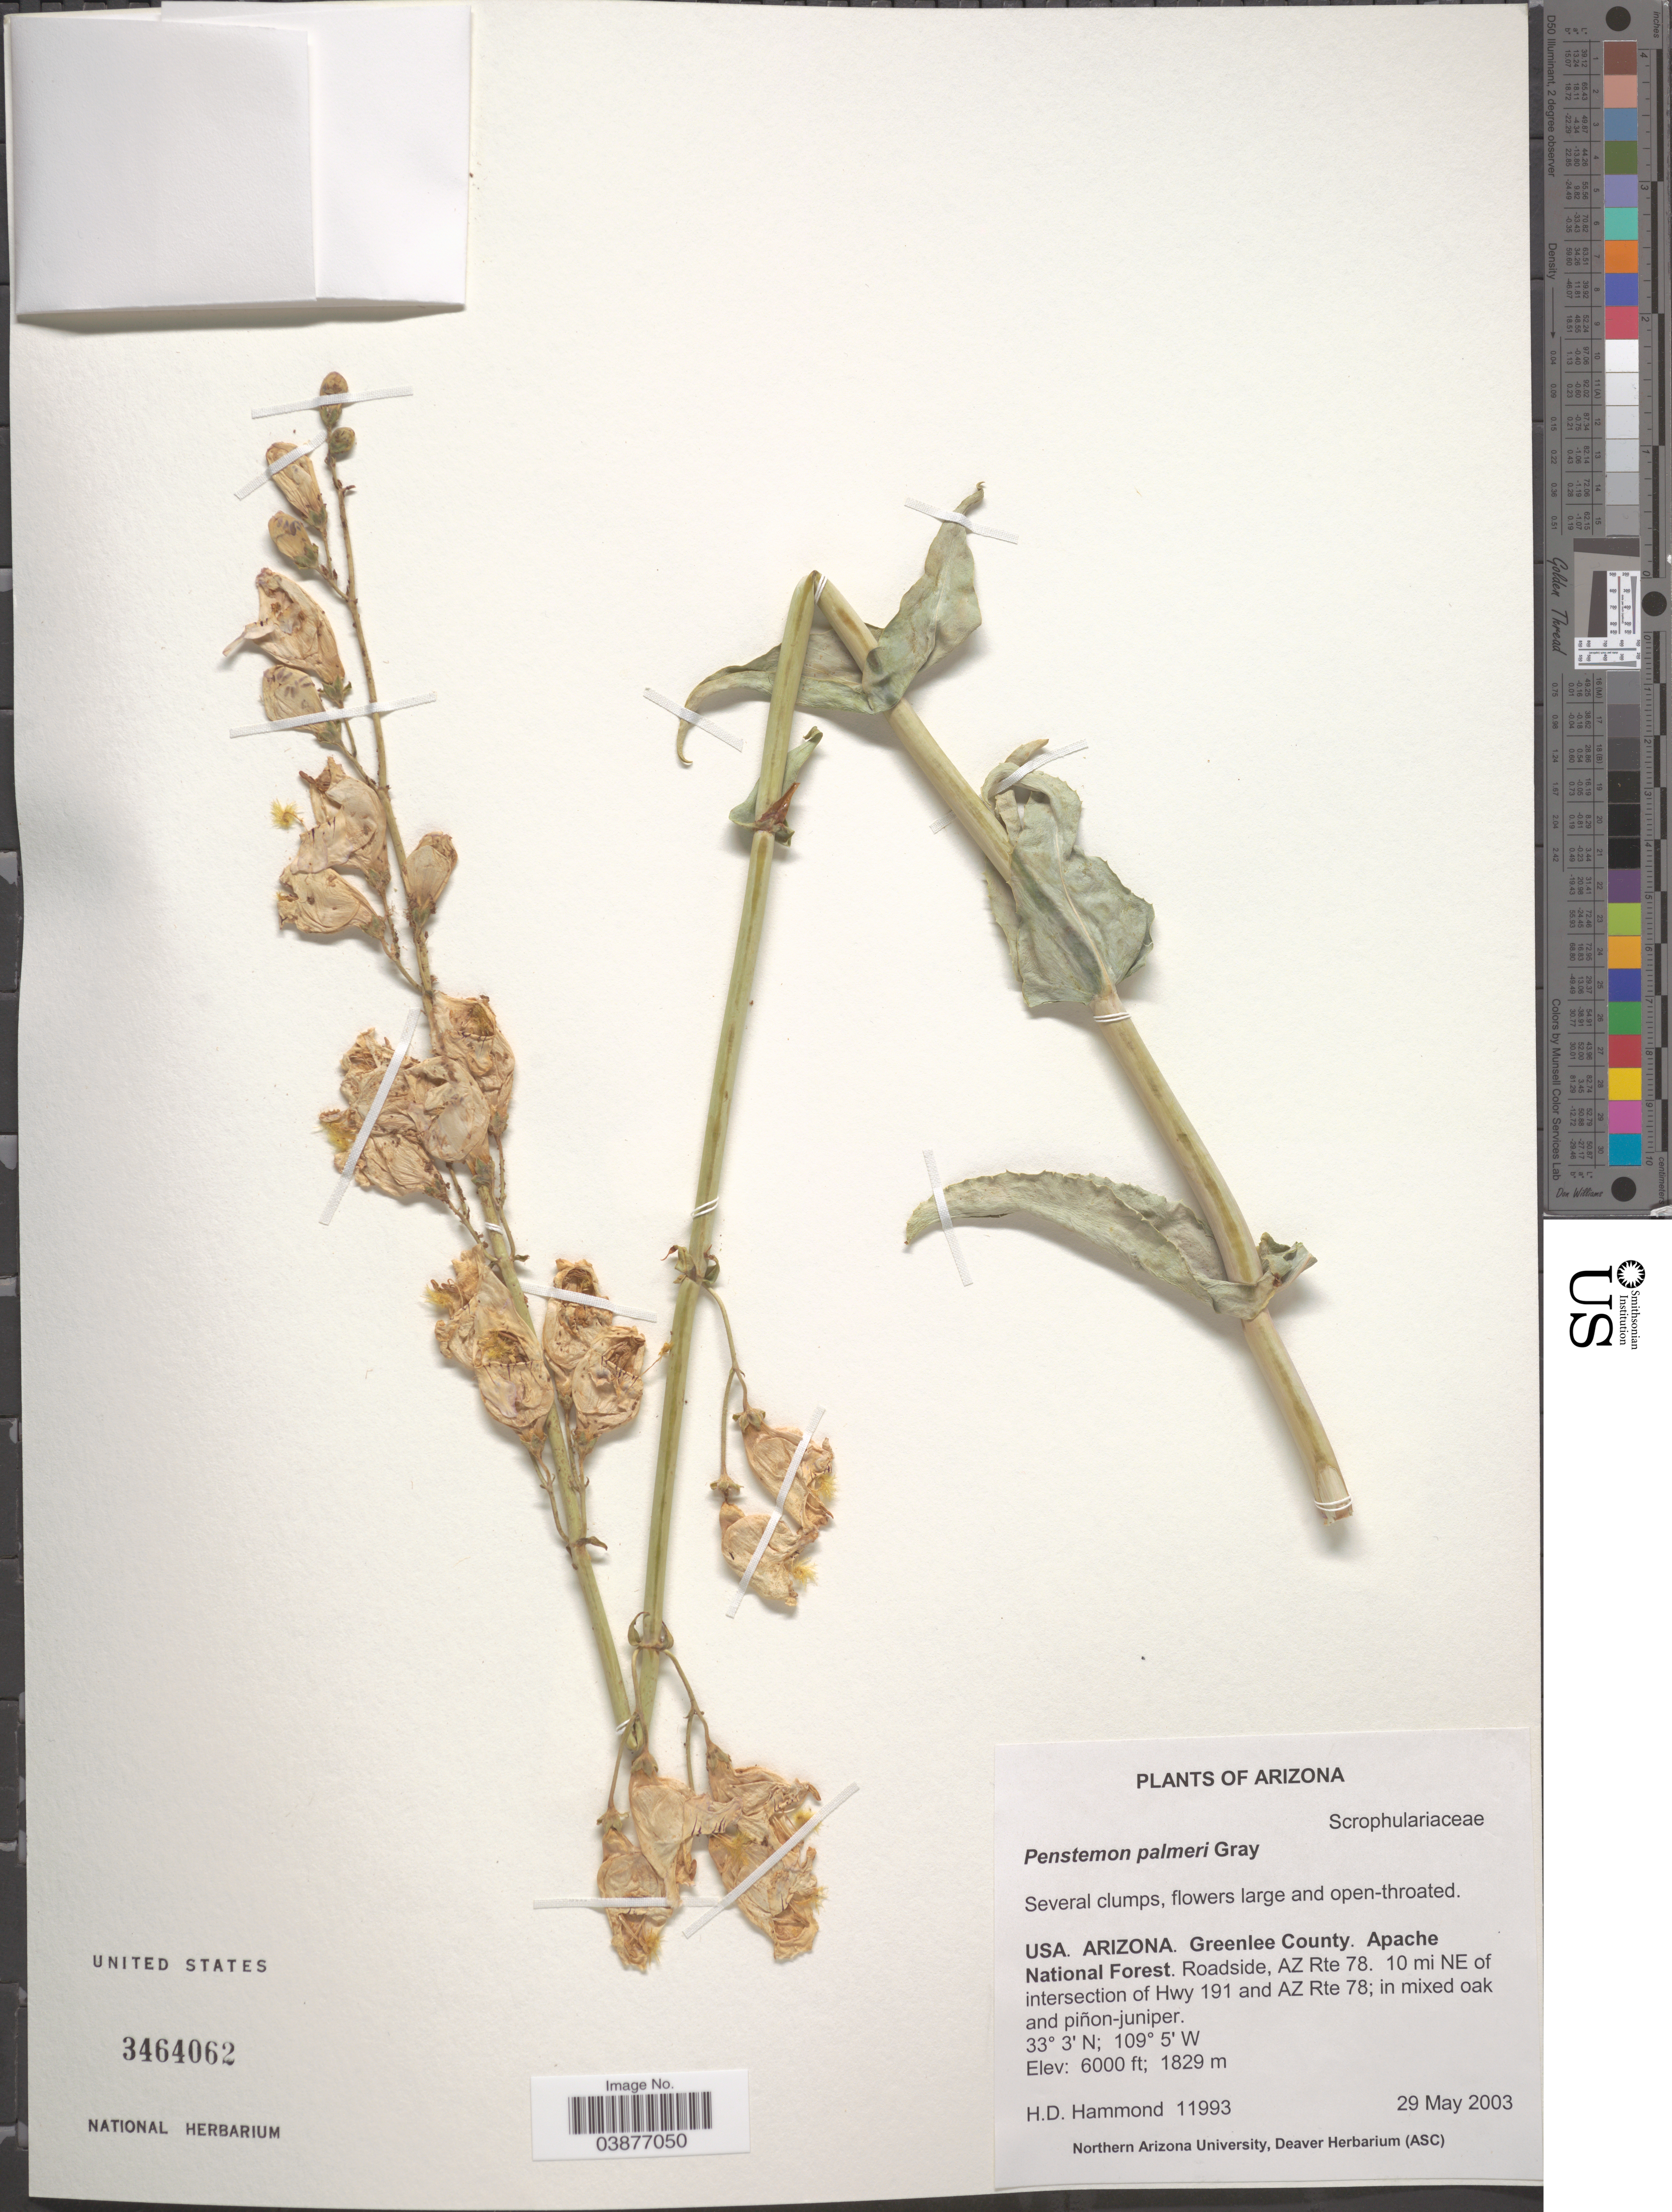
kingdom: Plantae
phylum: Tracheophyta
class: Magnoliopsida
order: Lamiales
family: Plantaginaceae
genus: Penstemon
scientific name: Penstemon palmeri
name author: A. Gray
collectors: H. Hammond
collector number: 11993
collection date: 2003-05-29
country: United States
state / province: Arizona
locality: Greenlee County. Apache National Forest. Roadside, AZ Rte 78. 10 mi NE of intersection of Hwy 191 and AZ Rte 78.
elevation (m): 1829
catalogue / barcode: US 3464062